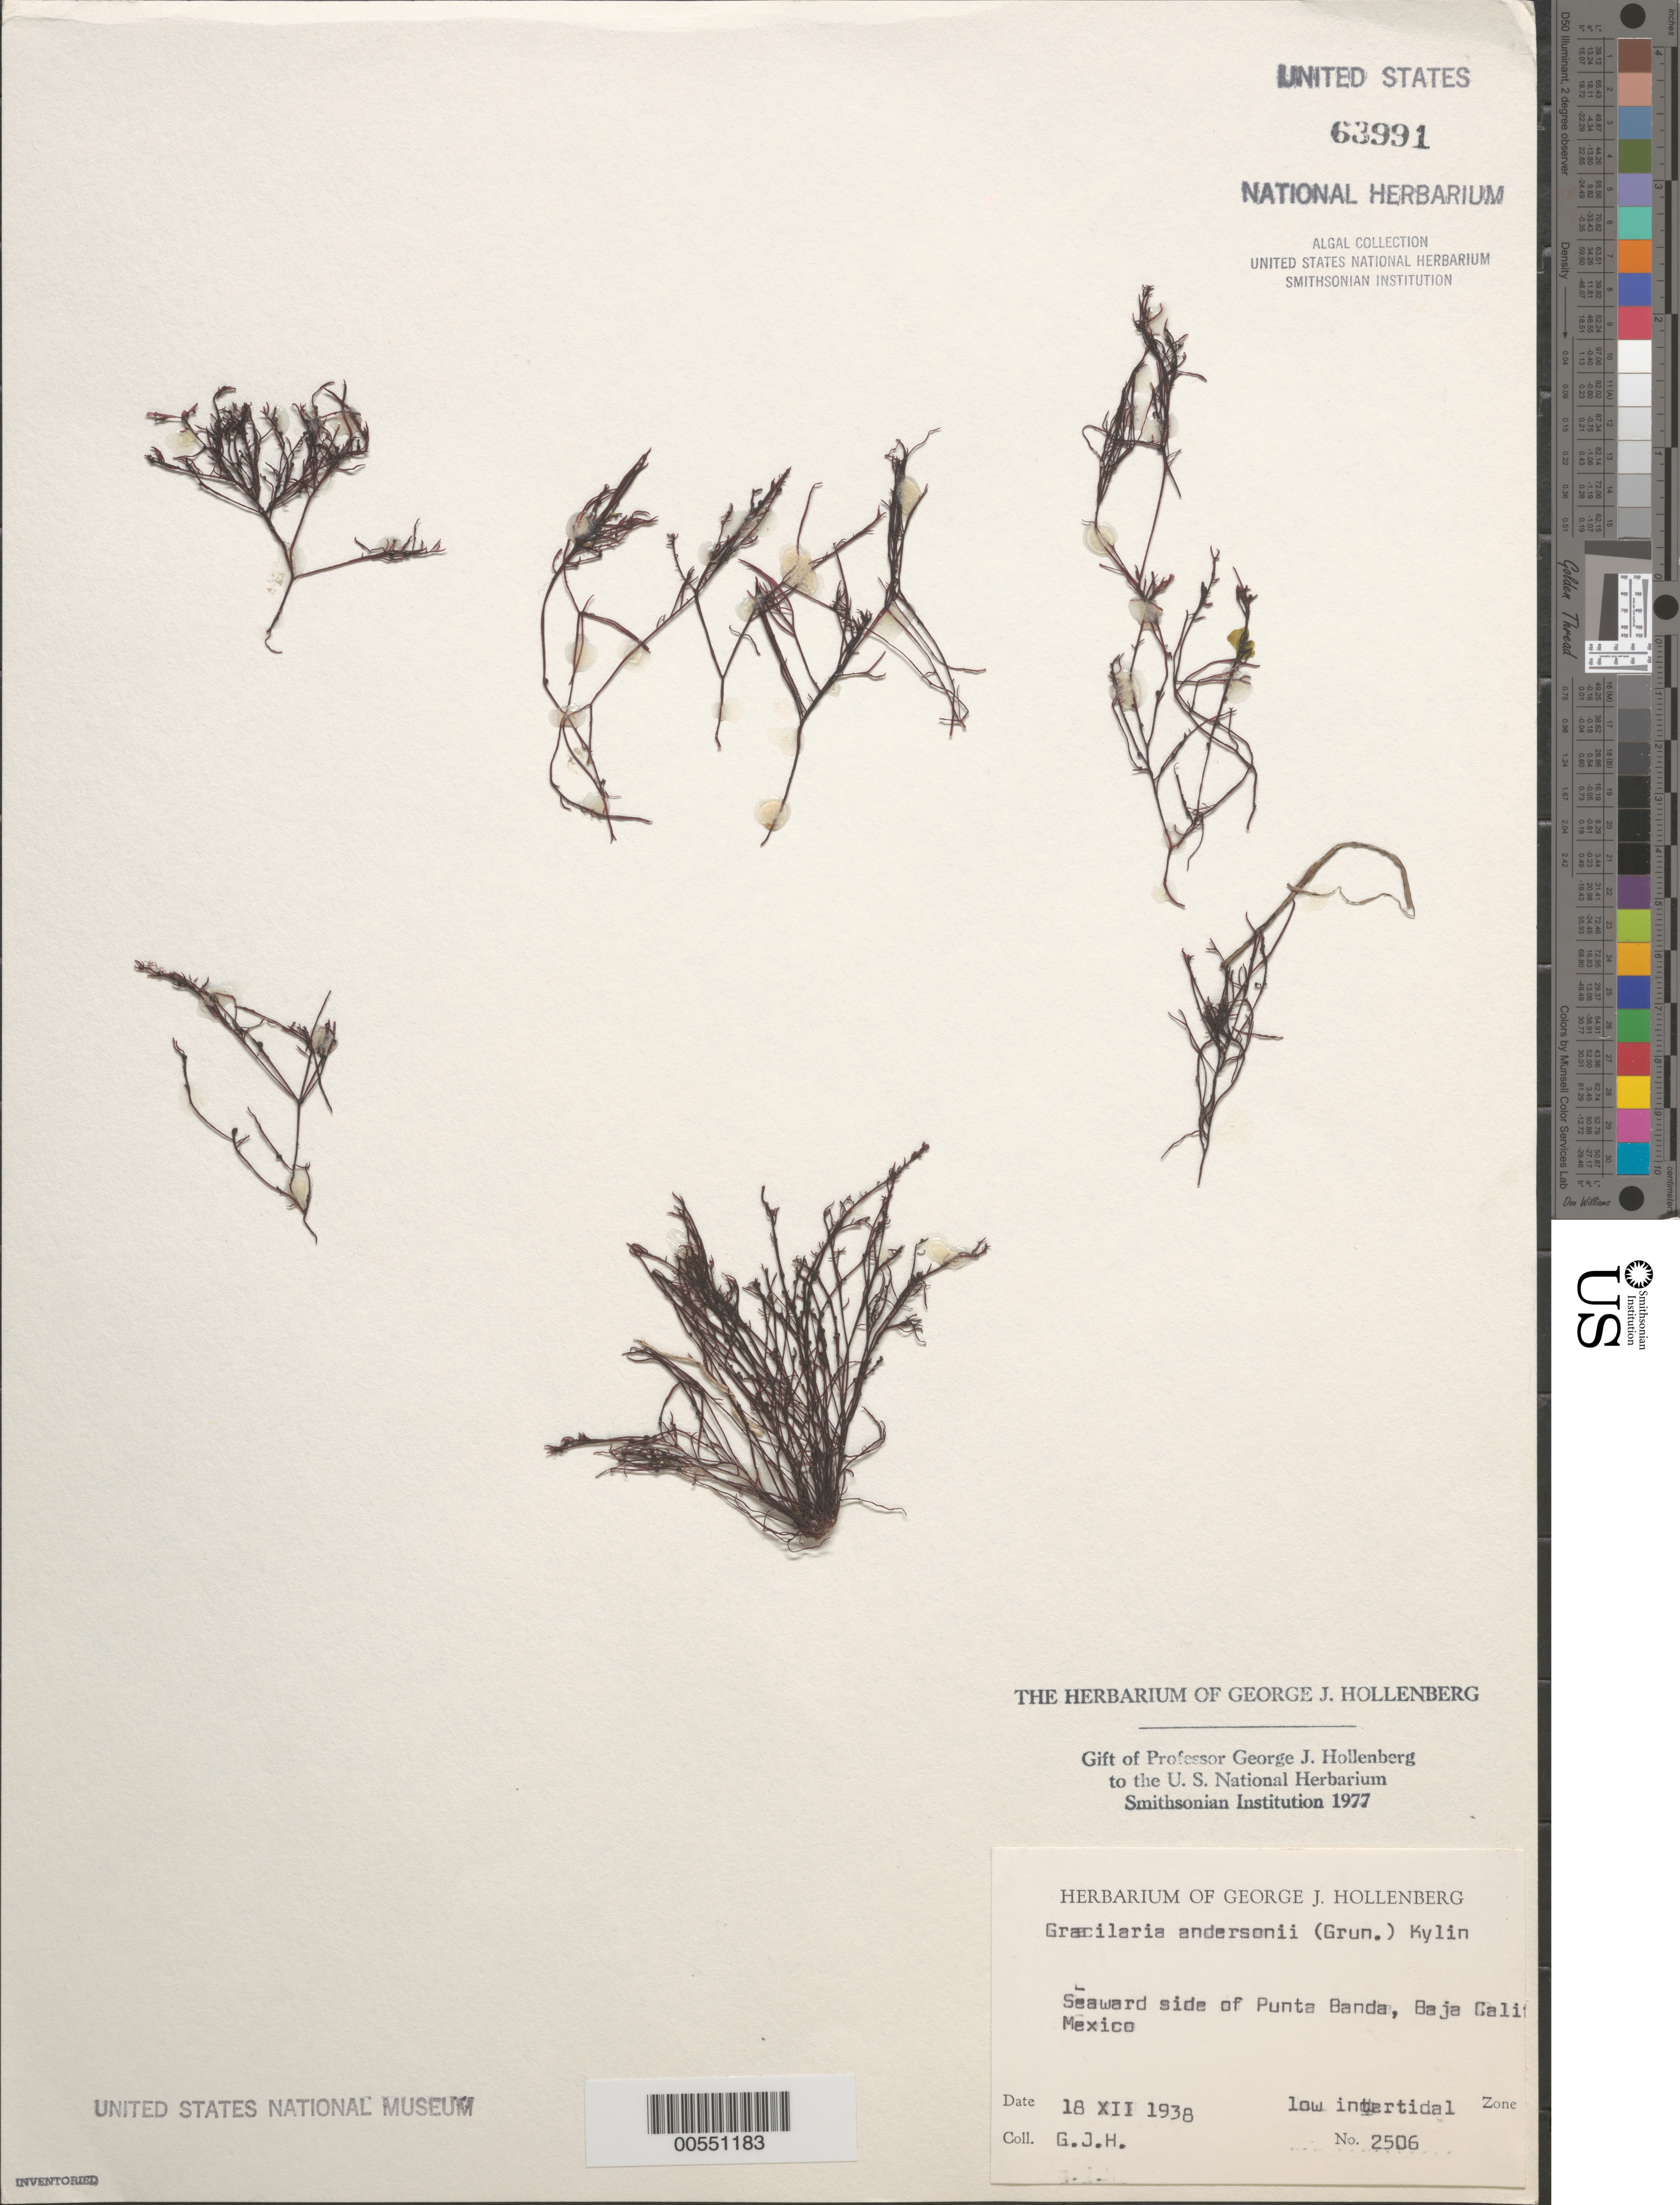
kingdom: Plantae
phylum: Rhodophyta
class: Florideophyceae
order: Gracilariales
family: Gracilariaceae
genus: Gracilariopsis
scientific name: Gracilariopsis andersonii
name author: (Grunow) E.Y. Dawson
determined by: Algae name updating Project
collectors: G. Hollenberg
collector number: GJH 2506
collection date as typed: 18 Dec 1938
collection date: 1938-12-18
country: Mexico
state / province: Baja California Norte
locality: Seaward side of Punta Banda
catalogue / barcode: US 63991